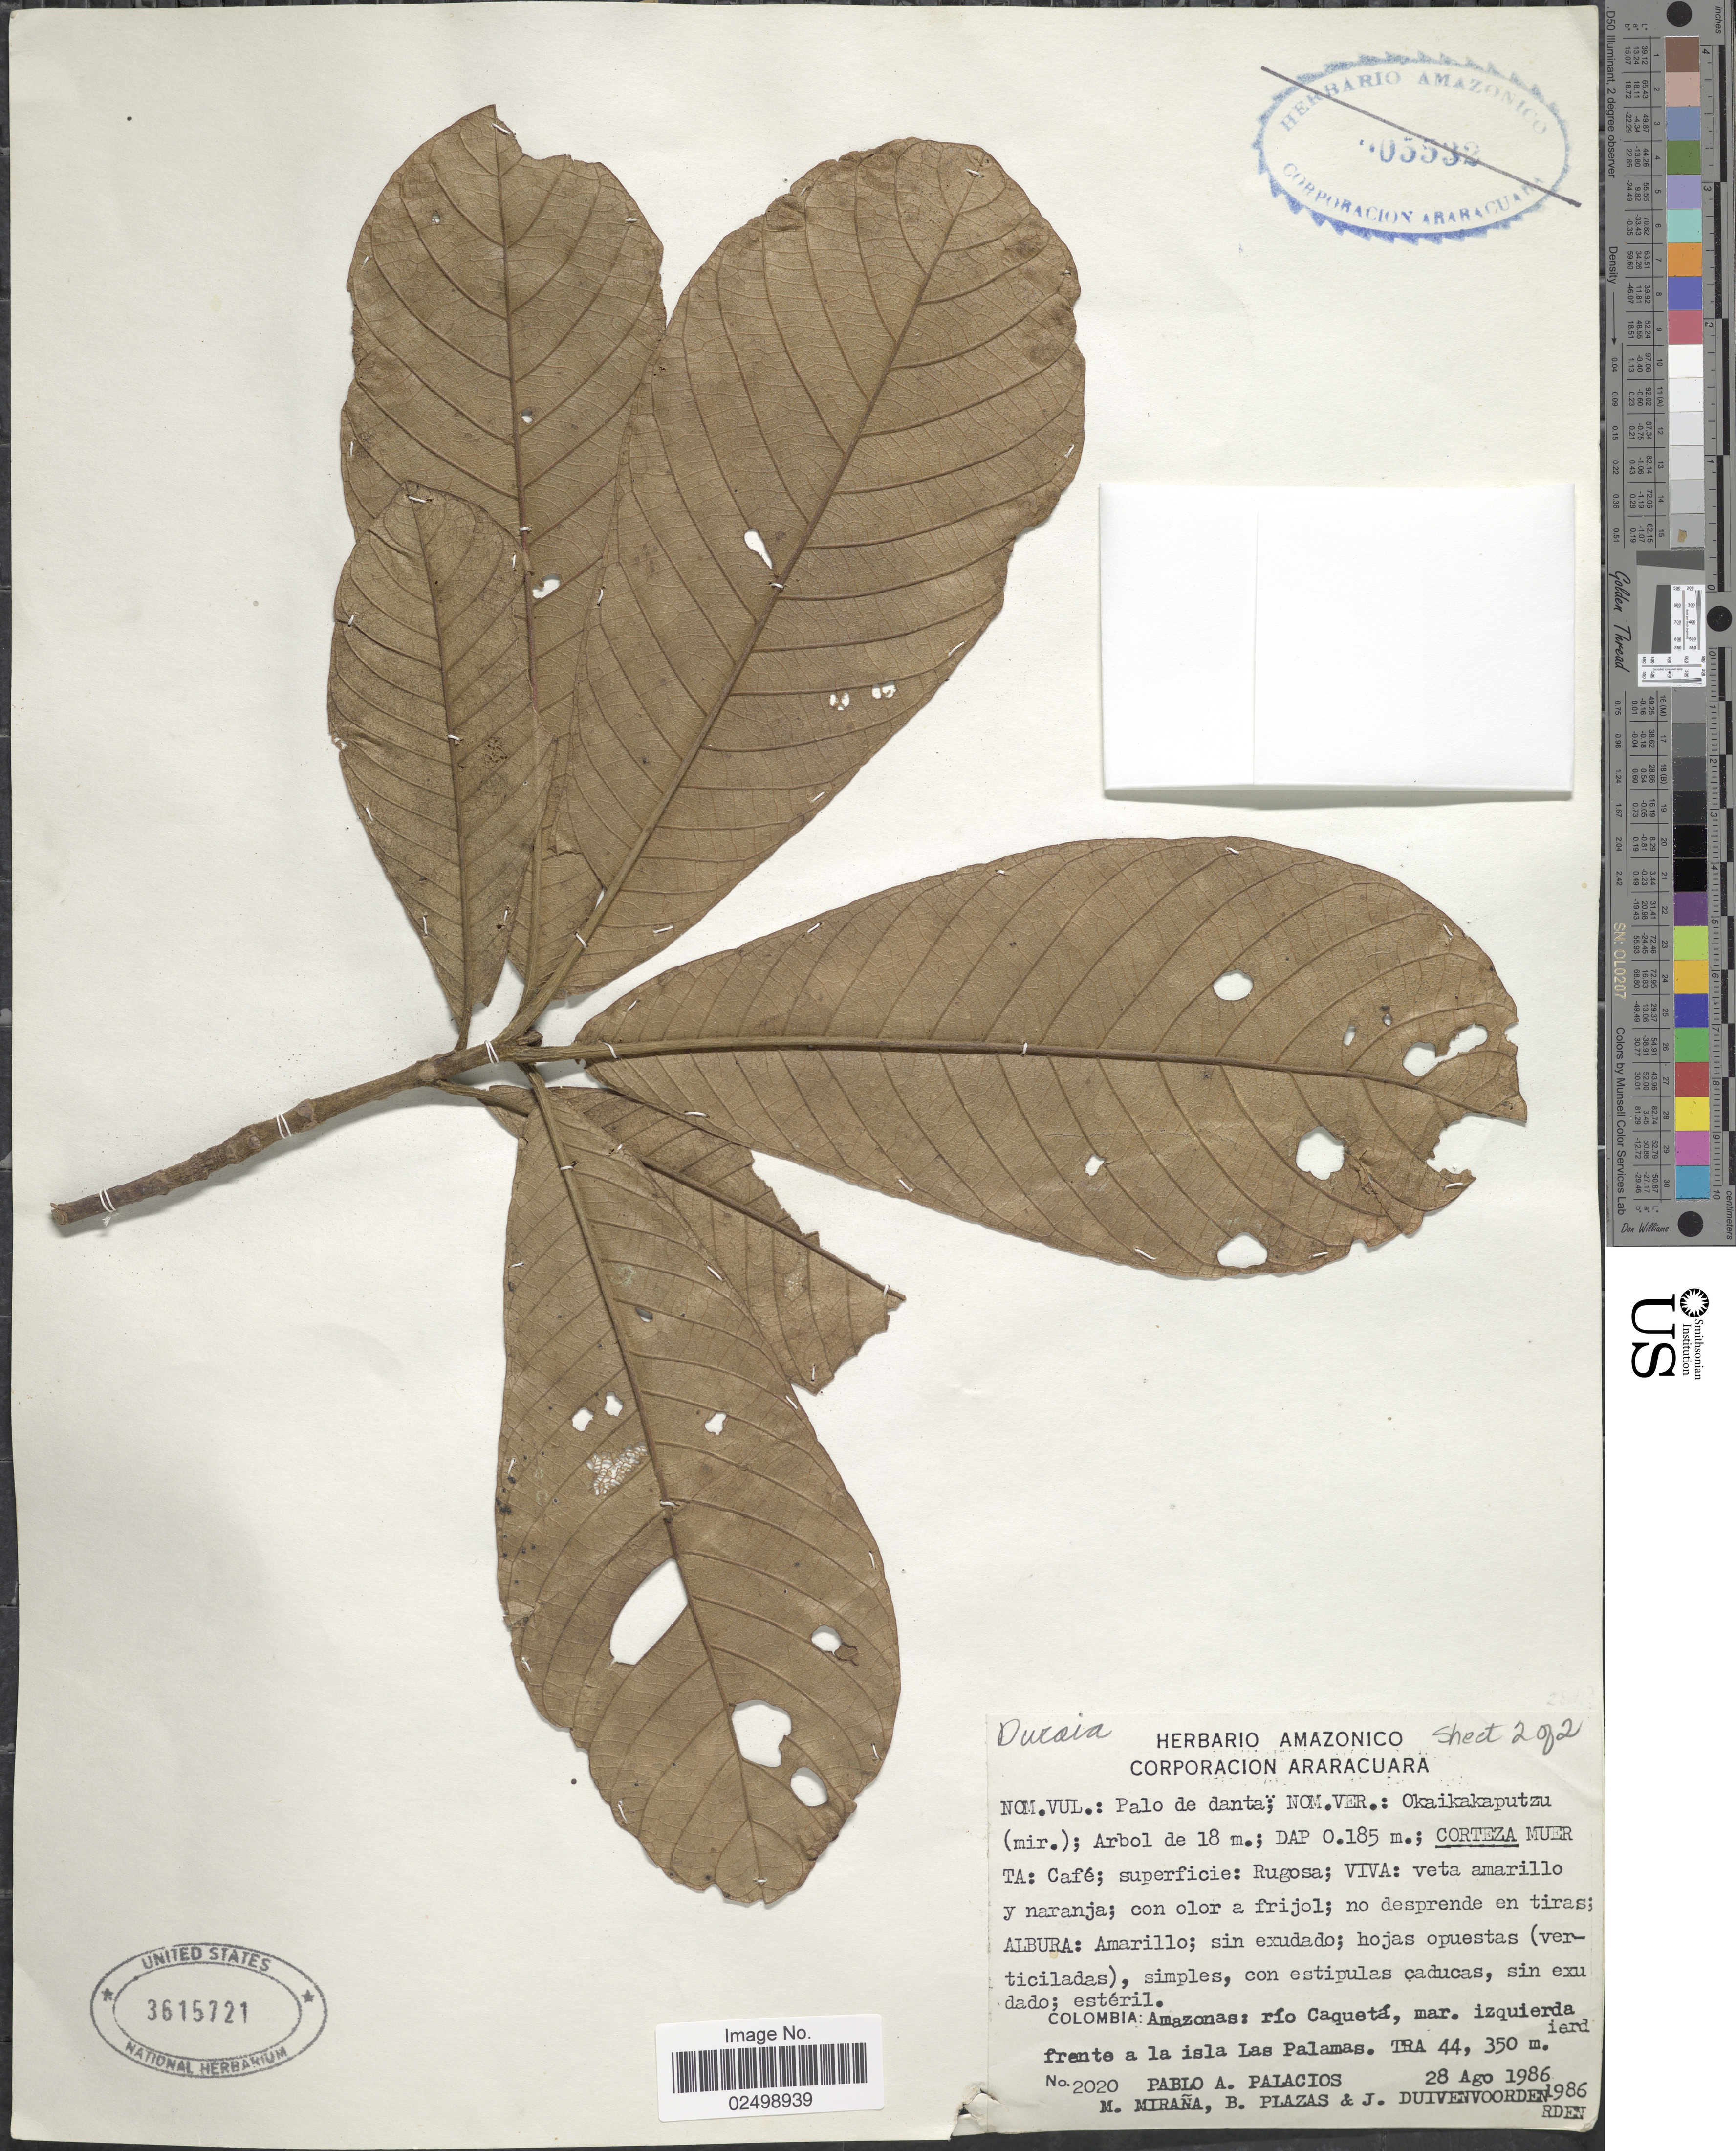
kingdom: Plantae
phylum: Tracheophyta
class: Magnoliopsida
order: Gentianales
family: Rubiaceae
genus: Duroia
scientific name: Duroia sp.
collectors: P. Palacios, M. Miraña, B. Plazas & J. Duivenvoorden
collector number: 2020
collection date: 1986-08-28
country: Colombia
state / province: Amazônas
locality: Río Caquetá, mar. izquierda frente a la isla Las Palamas TRA 44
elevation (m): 350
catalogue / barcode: US 3615721